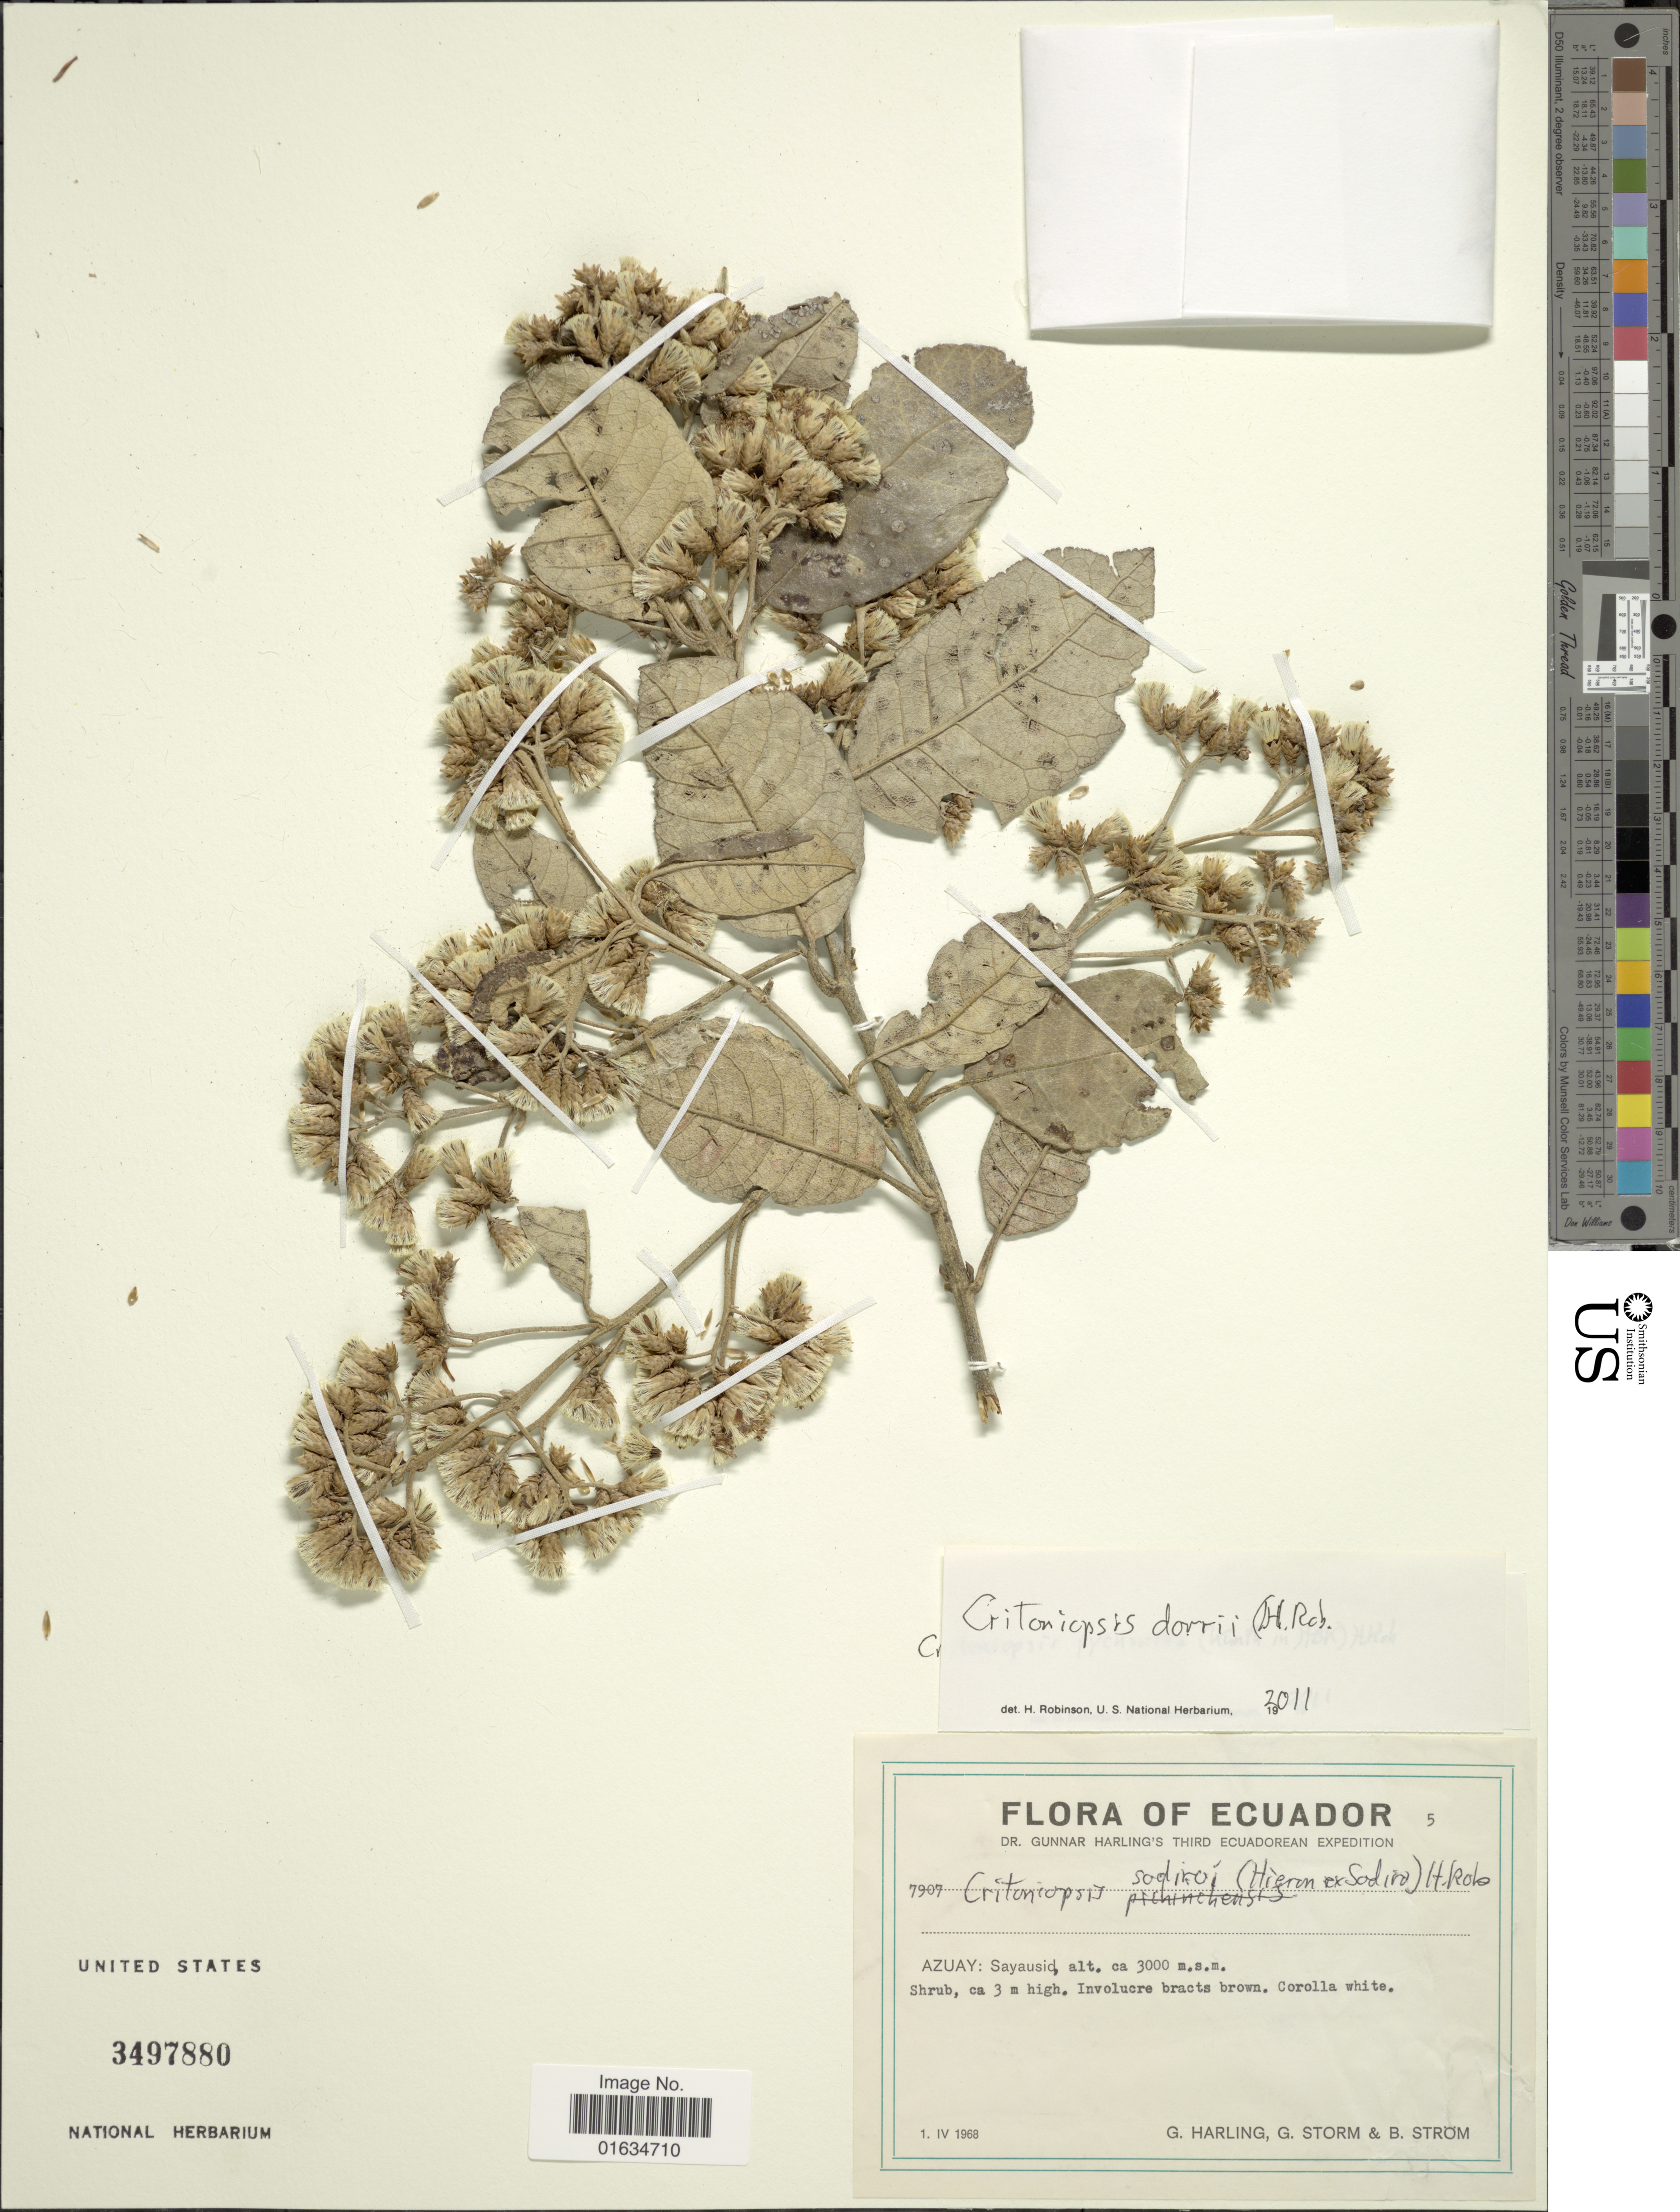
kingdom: Plantae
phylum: Tracheophyta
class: Magnoliopsida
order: Asterales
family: Asteraceae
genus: Critoniopsis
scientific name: Critoniopsis dorrii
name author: H. Rob.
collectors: G. Harling, G. Storm & B. Ström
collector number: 7907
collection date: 1968-04-01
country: Ecuador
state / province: Azuay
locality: Sayausid.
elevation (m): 3000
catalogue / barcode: US 3497880